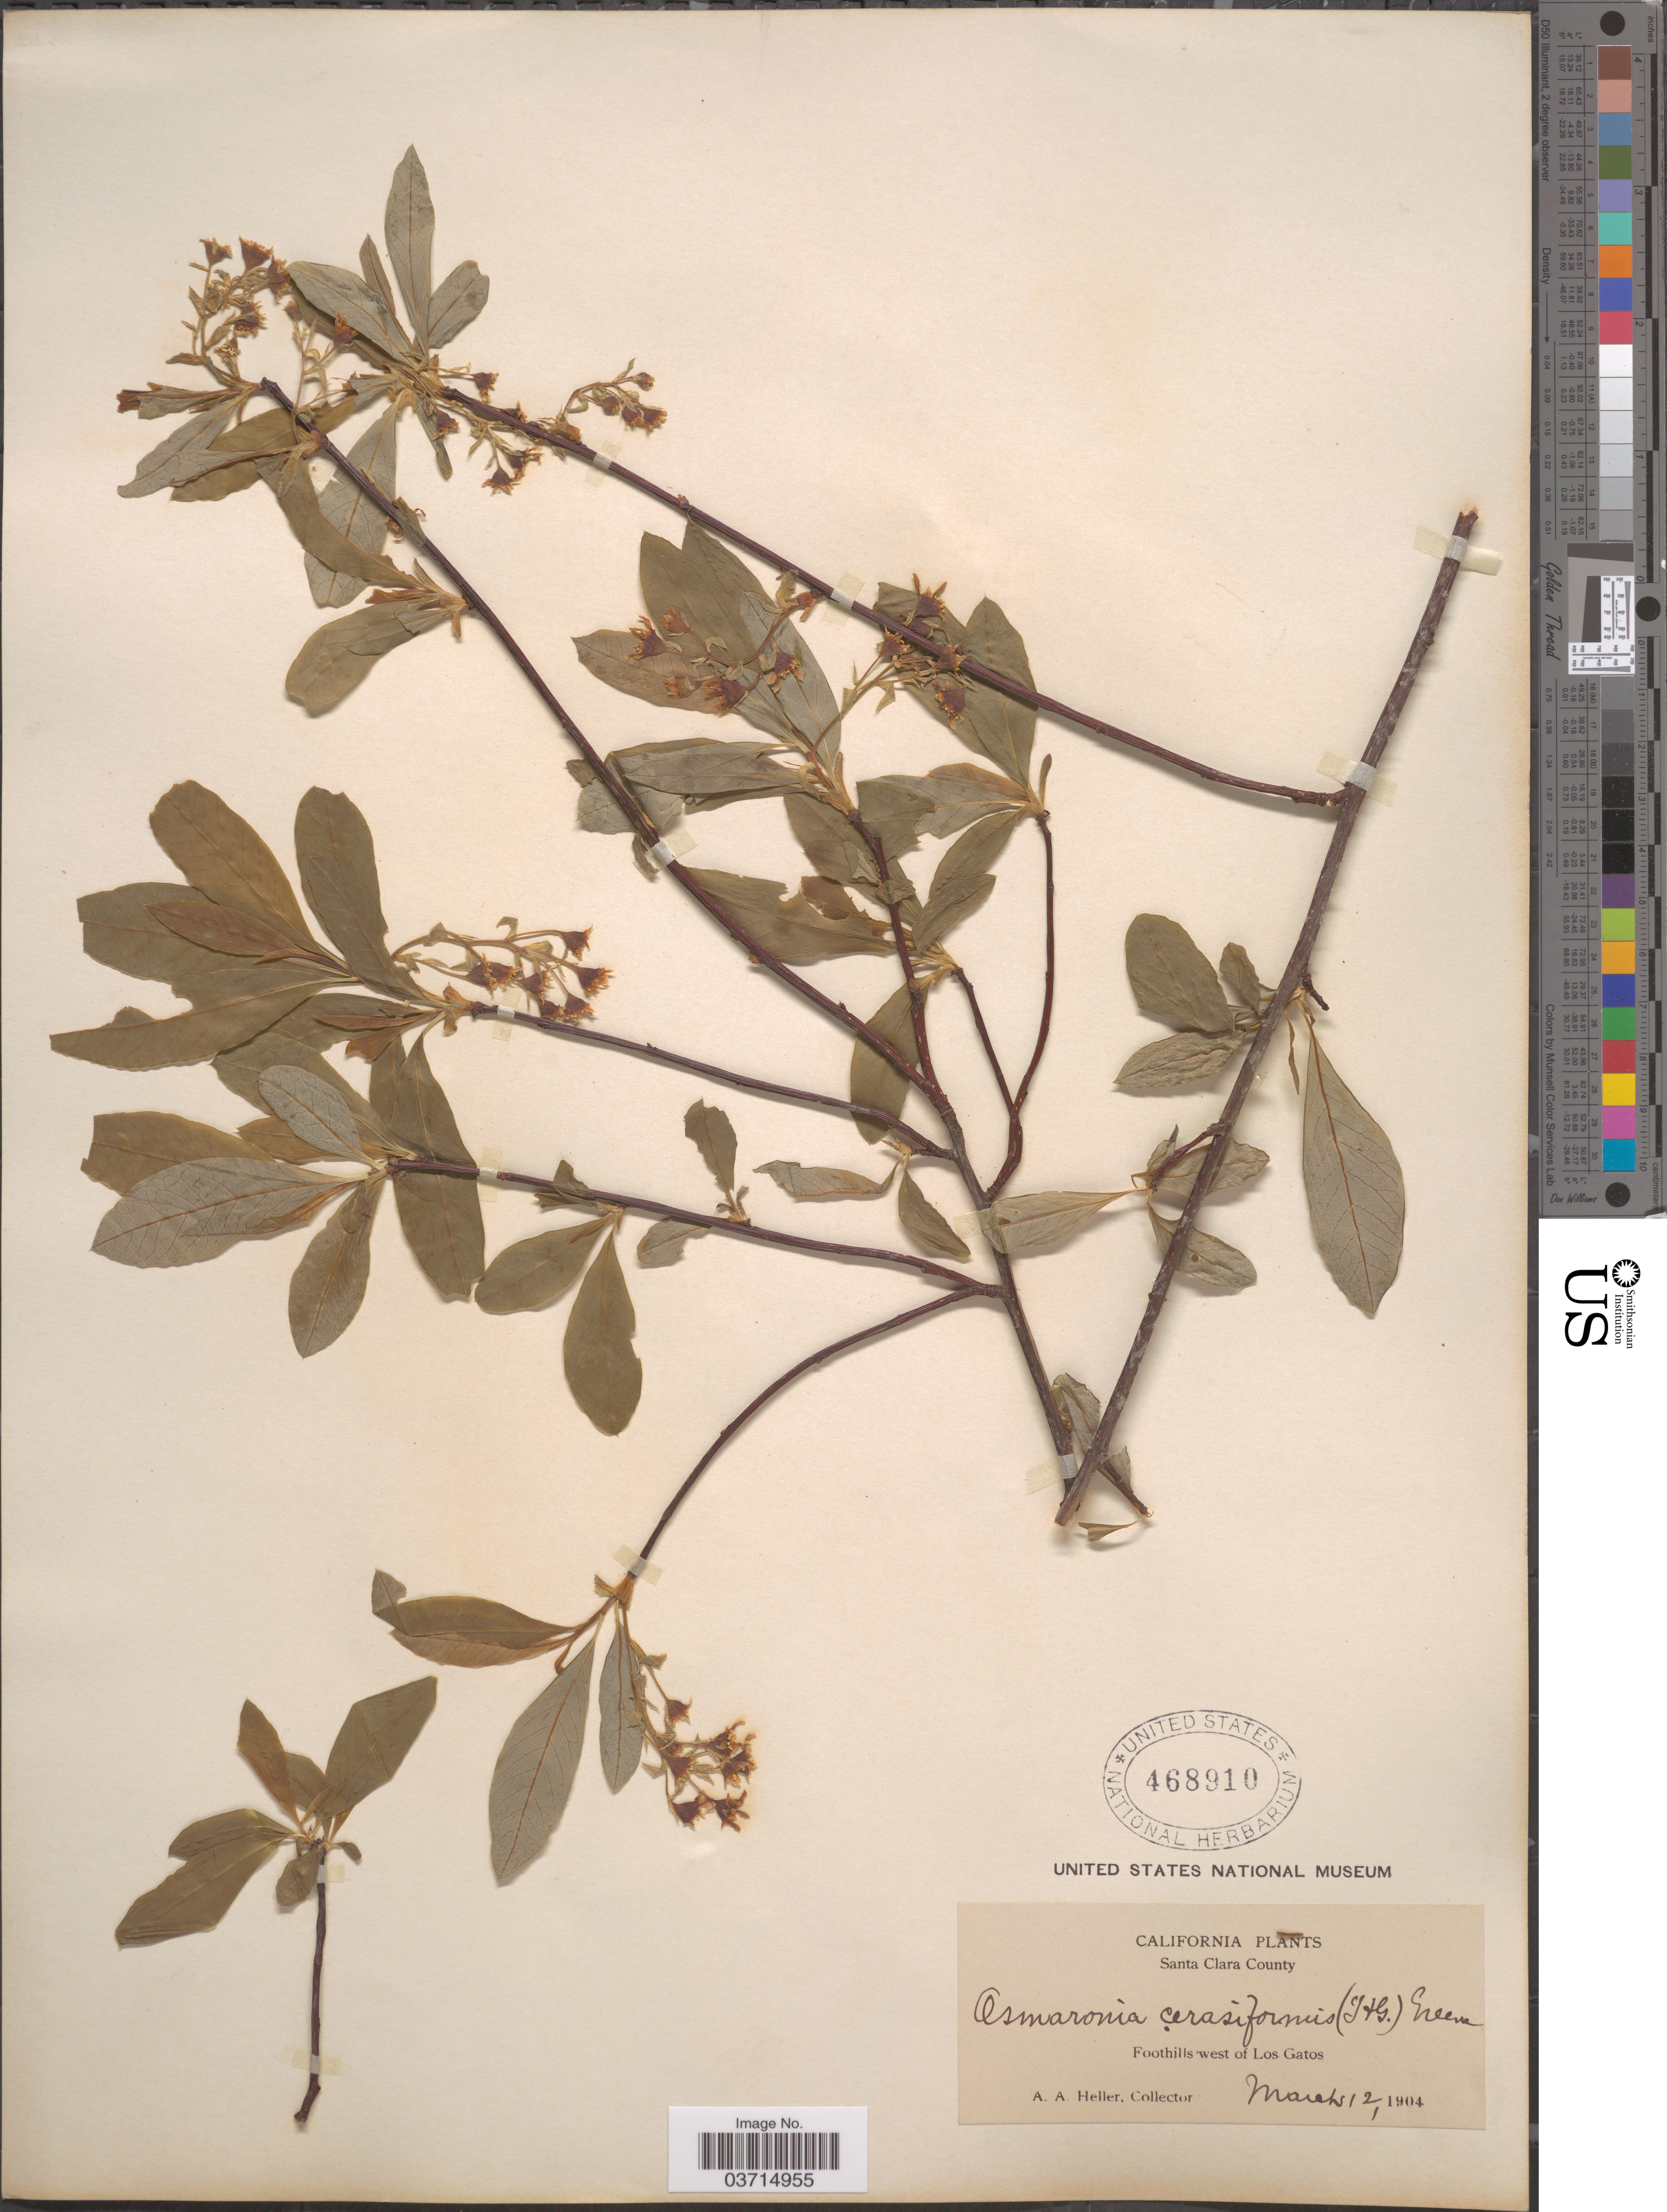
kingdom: Plantae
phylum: Tracheophyta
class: Magnoliopsida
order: Rosales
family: Rosaceae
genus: Oemleria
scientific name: Oemleria cerasiformis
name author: (Torr. & A. Gray ex Hook. & Arn.) J.W. Landon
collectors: A. A. Heller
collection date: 1904-03-12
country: United States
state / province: California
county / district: Santa Clara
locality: Santa Clara County. Foothills west of Los Gatos.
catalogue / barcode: US 468910